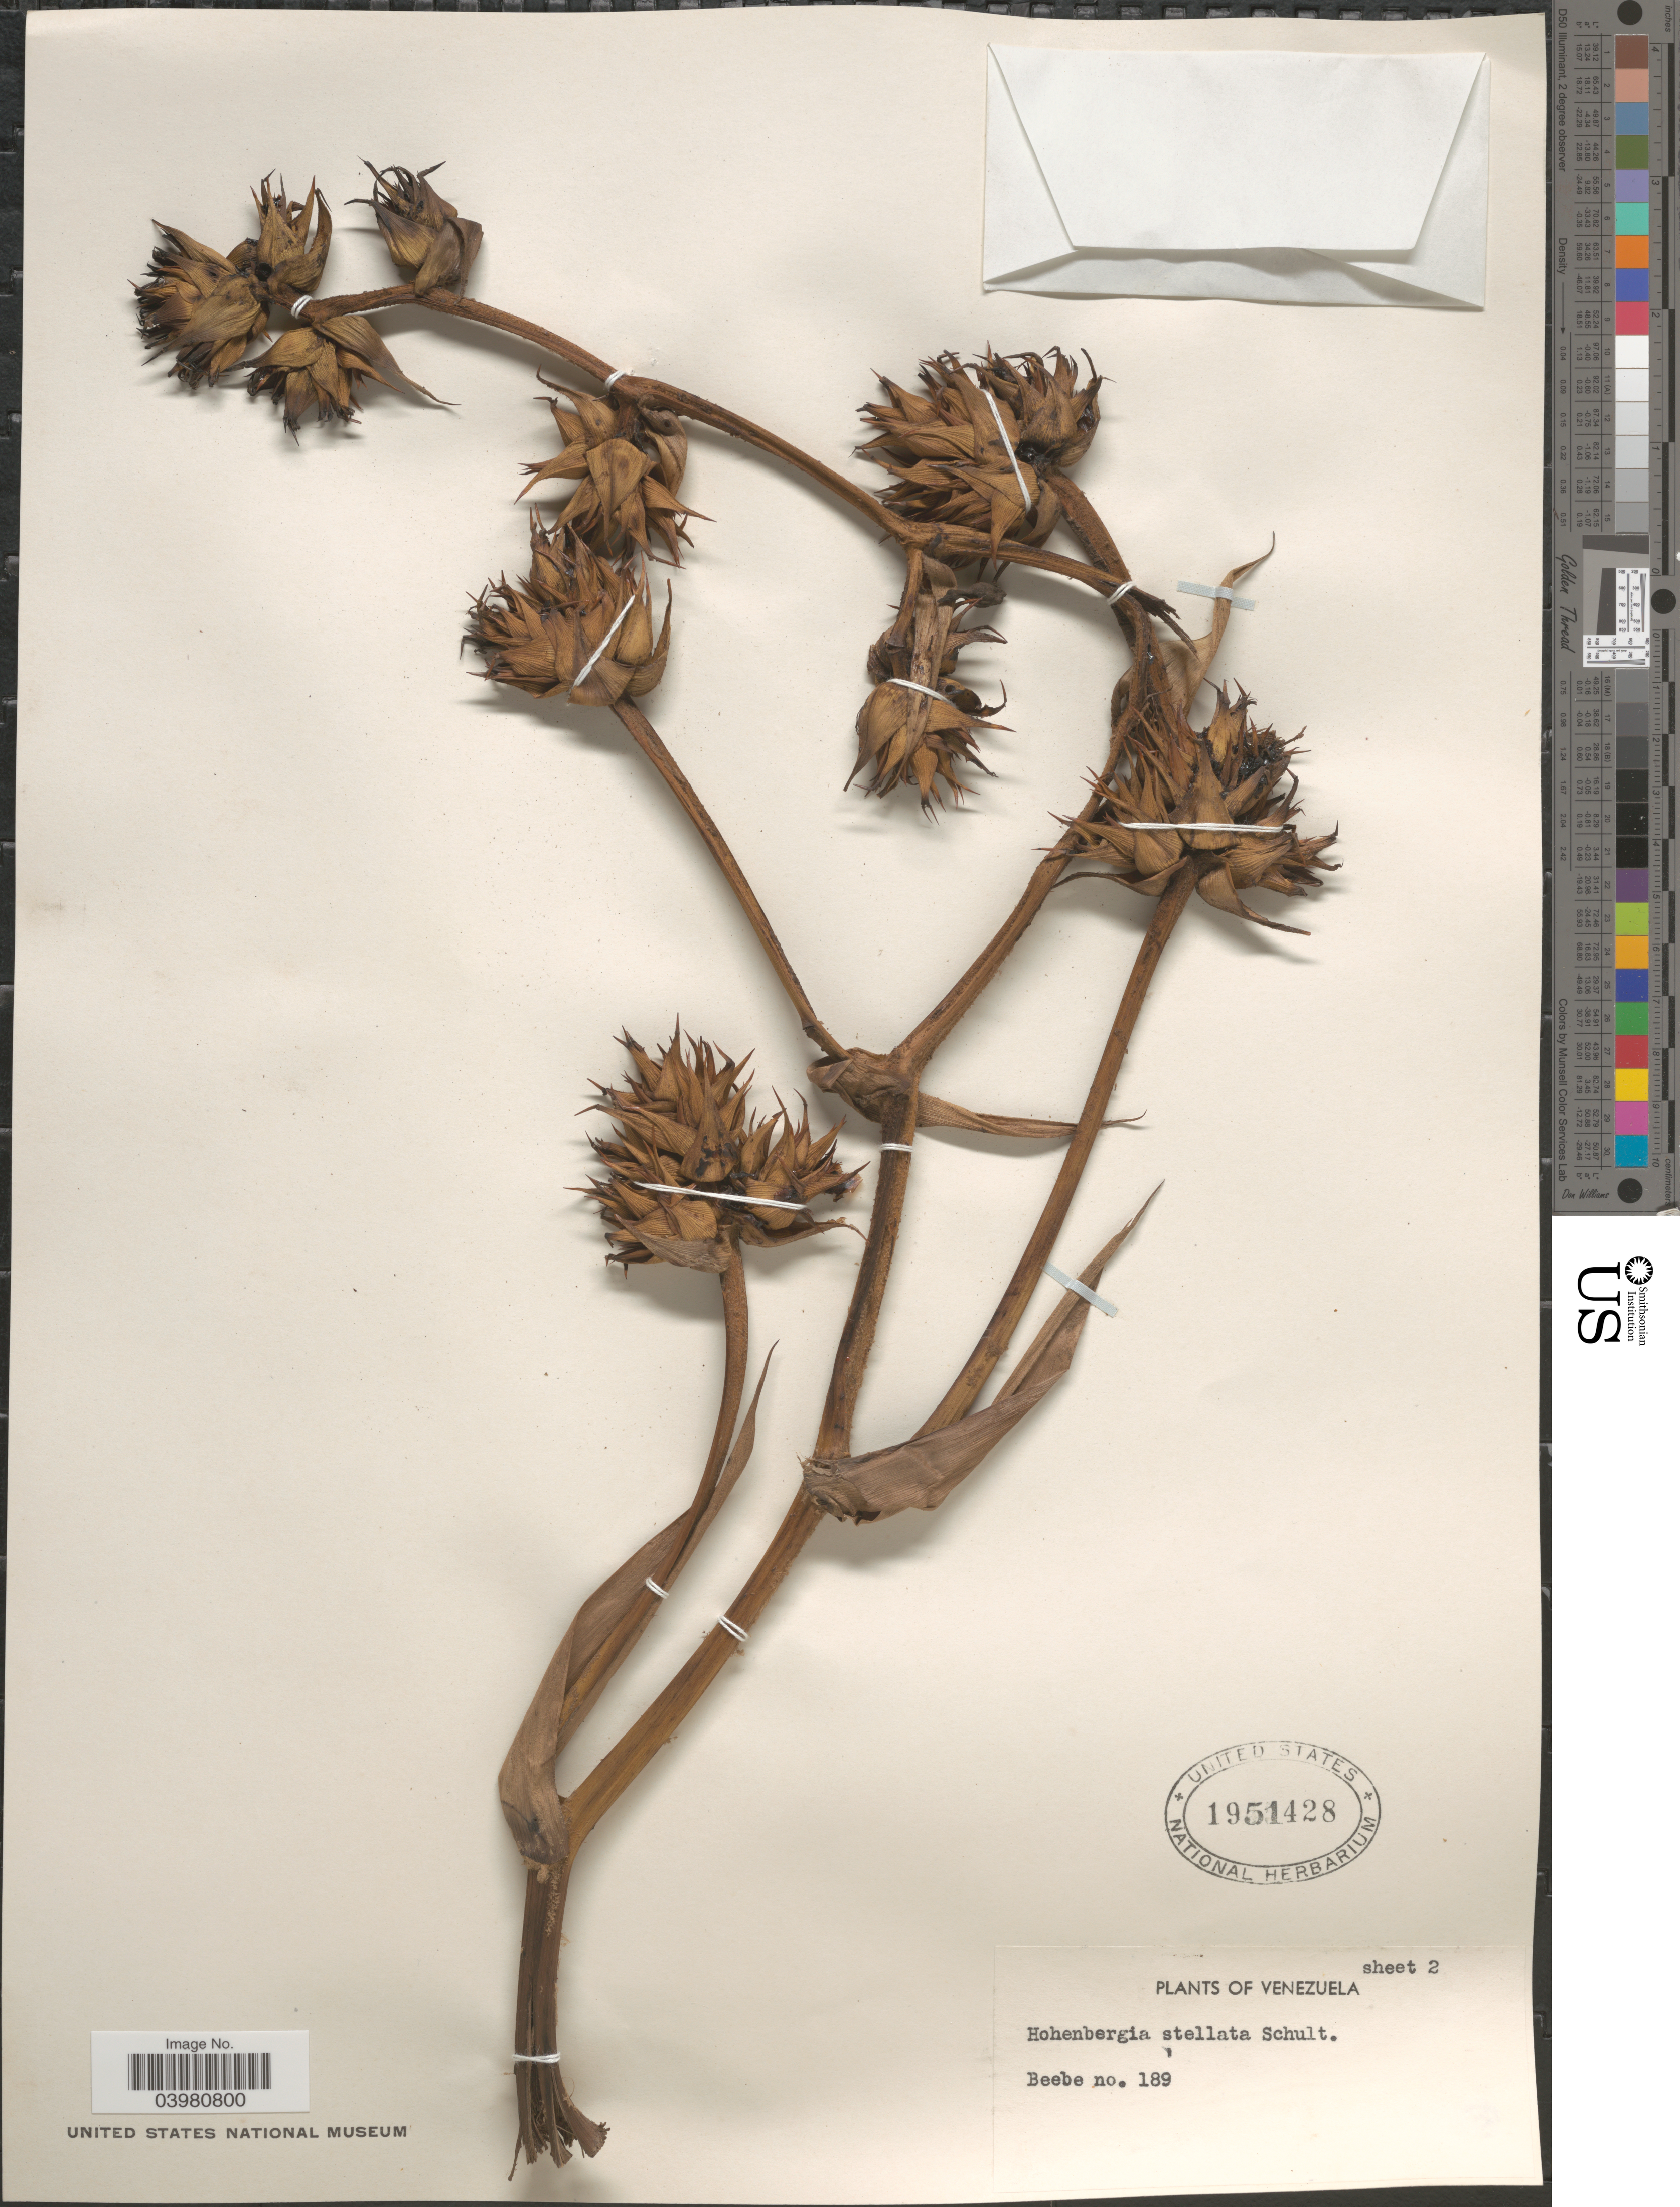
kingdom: Plantae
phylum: Tracheophyta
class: Liliopsida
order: Poales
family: Bromeliaceae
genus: Hohenbergia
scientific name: Hohenbergia stellata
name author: Schult. & Schult. f.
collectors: Beebe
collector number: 189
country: Venezuela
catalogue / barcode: US 1951428